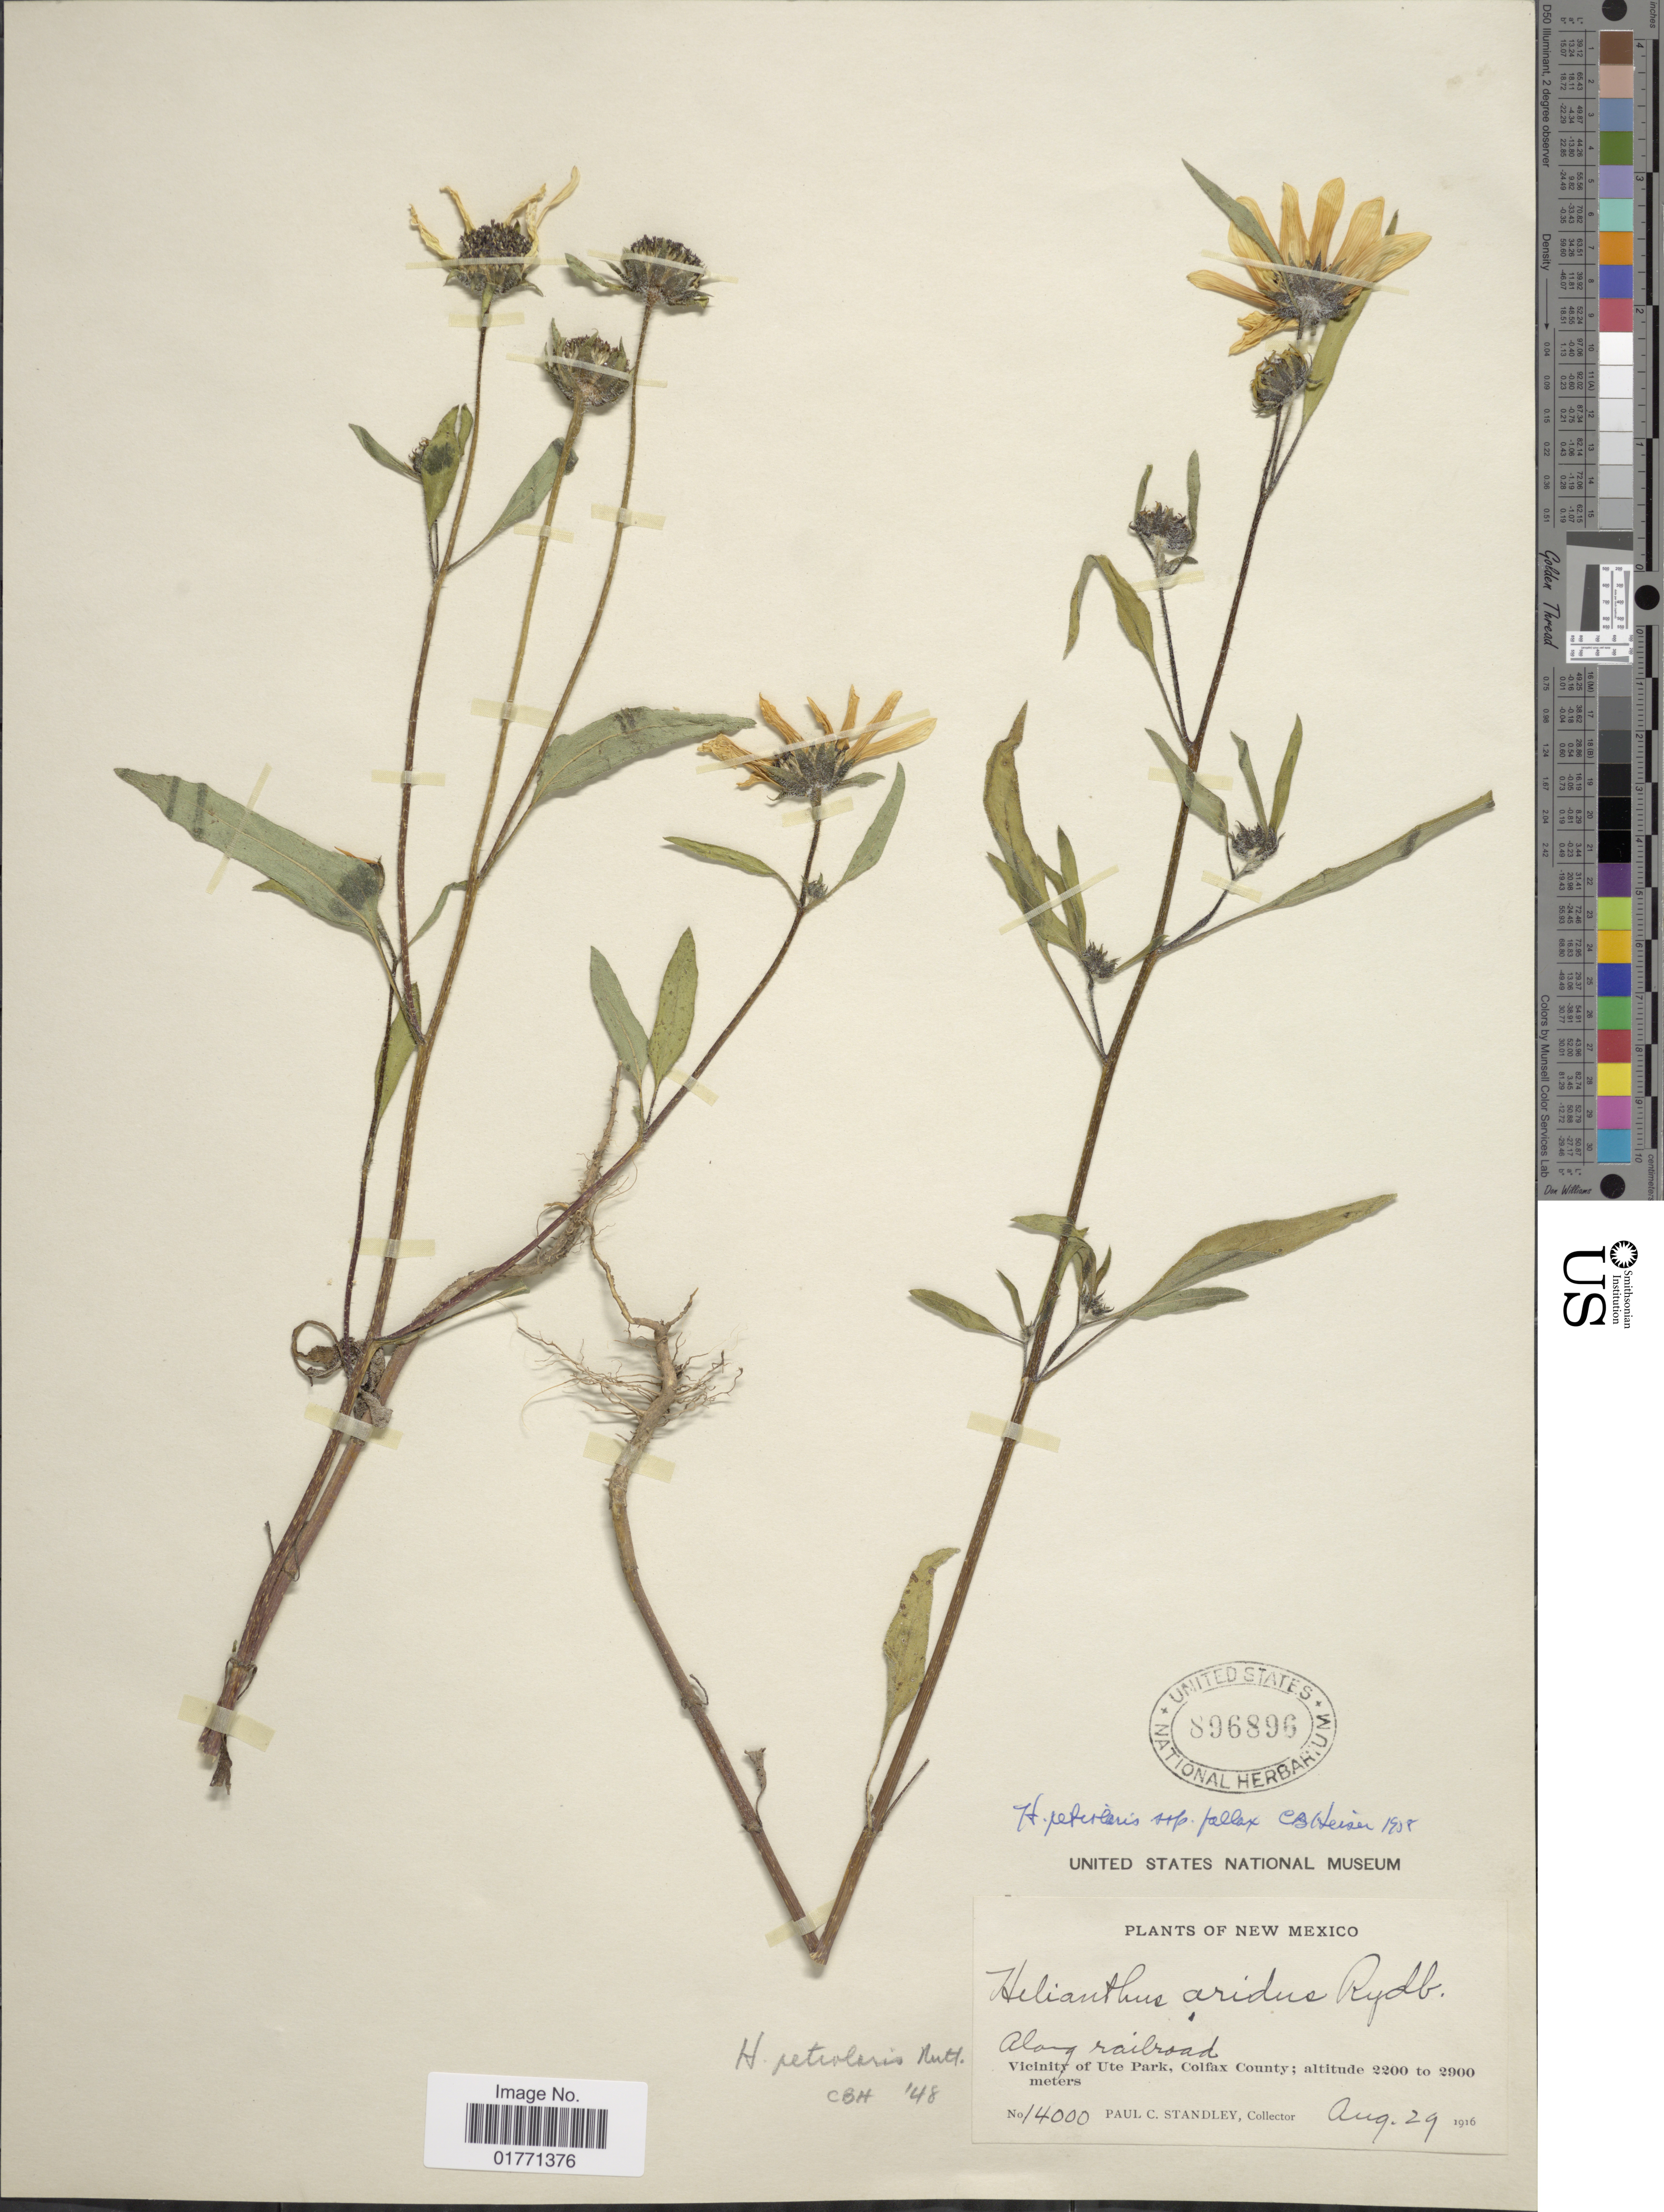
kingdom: Plantae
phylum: Tracheophyta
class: Magnoliopsida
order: Asterales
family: Asteraceae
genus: Helianthus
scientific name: Helianthus petiolaris subsp. fallax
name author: Heiser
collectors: P. C. Standley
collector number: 14000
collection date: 1916-08-29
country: United States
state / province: New Mexico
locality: Along railroad, vicinity of Ute Park, Colfax County.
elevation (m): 2200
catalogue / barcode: US 896896